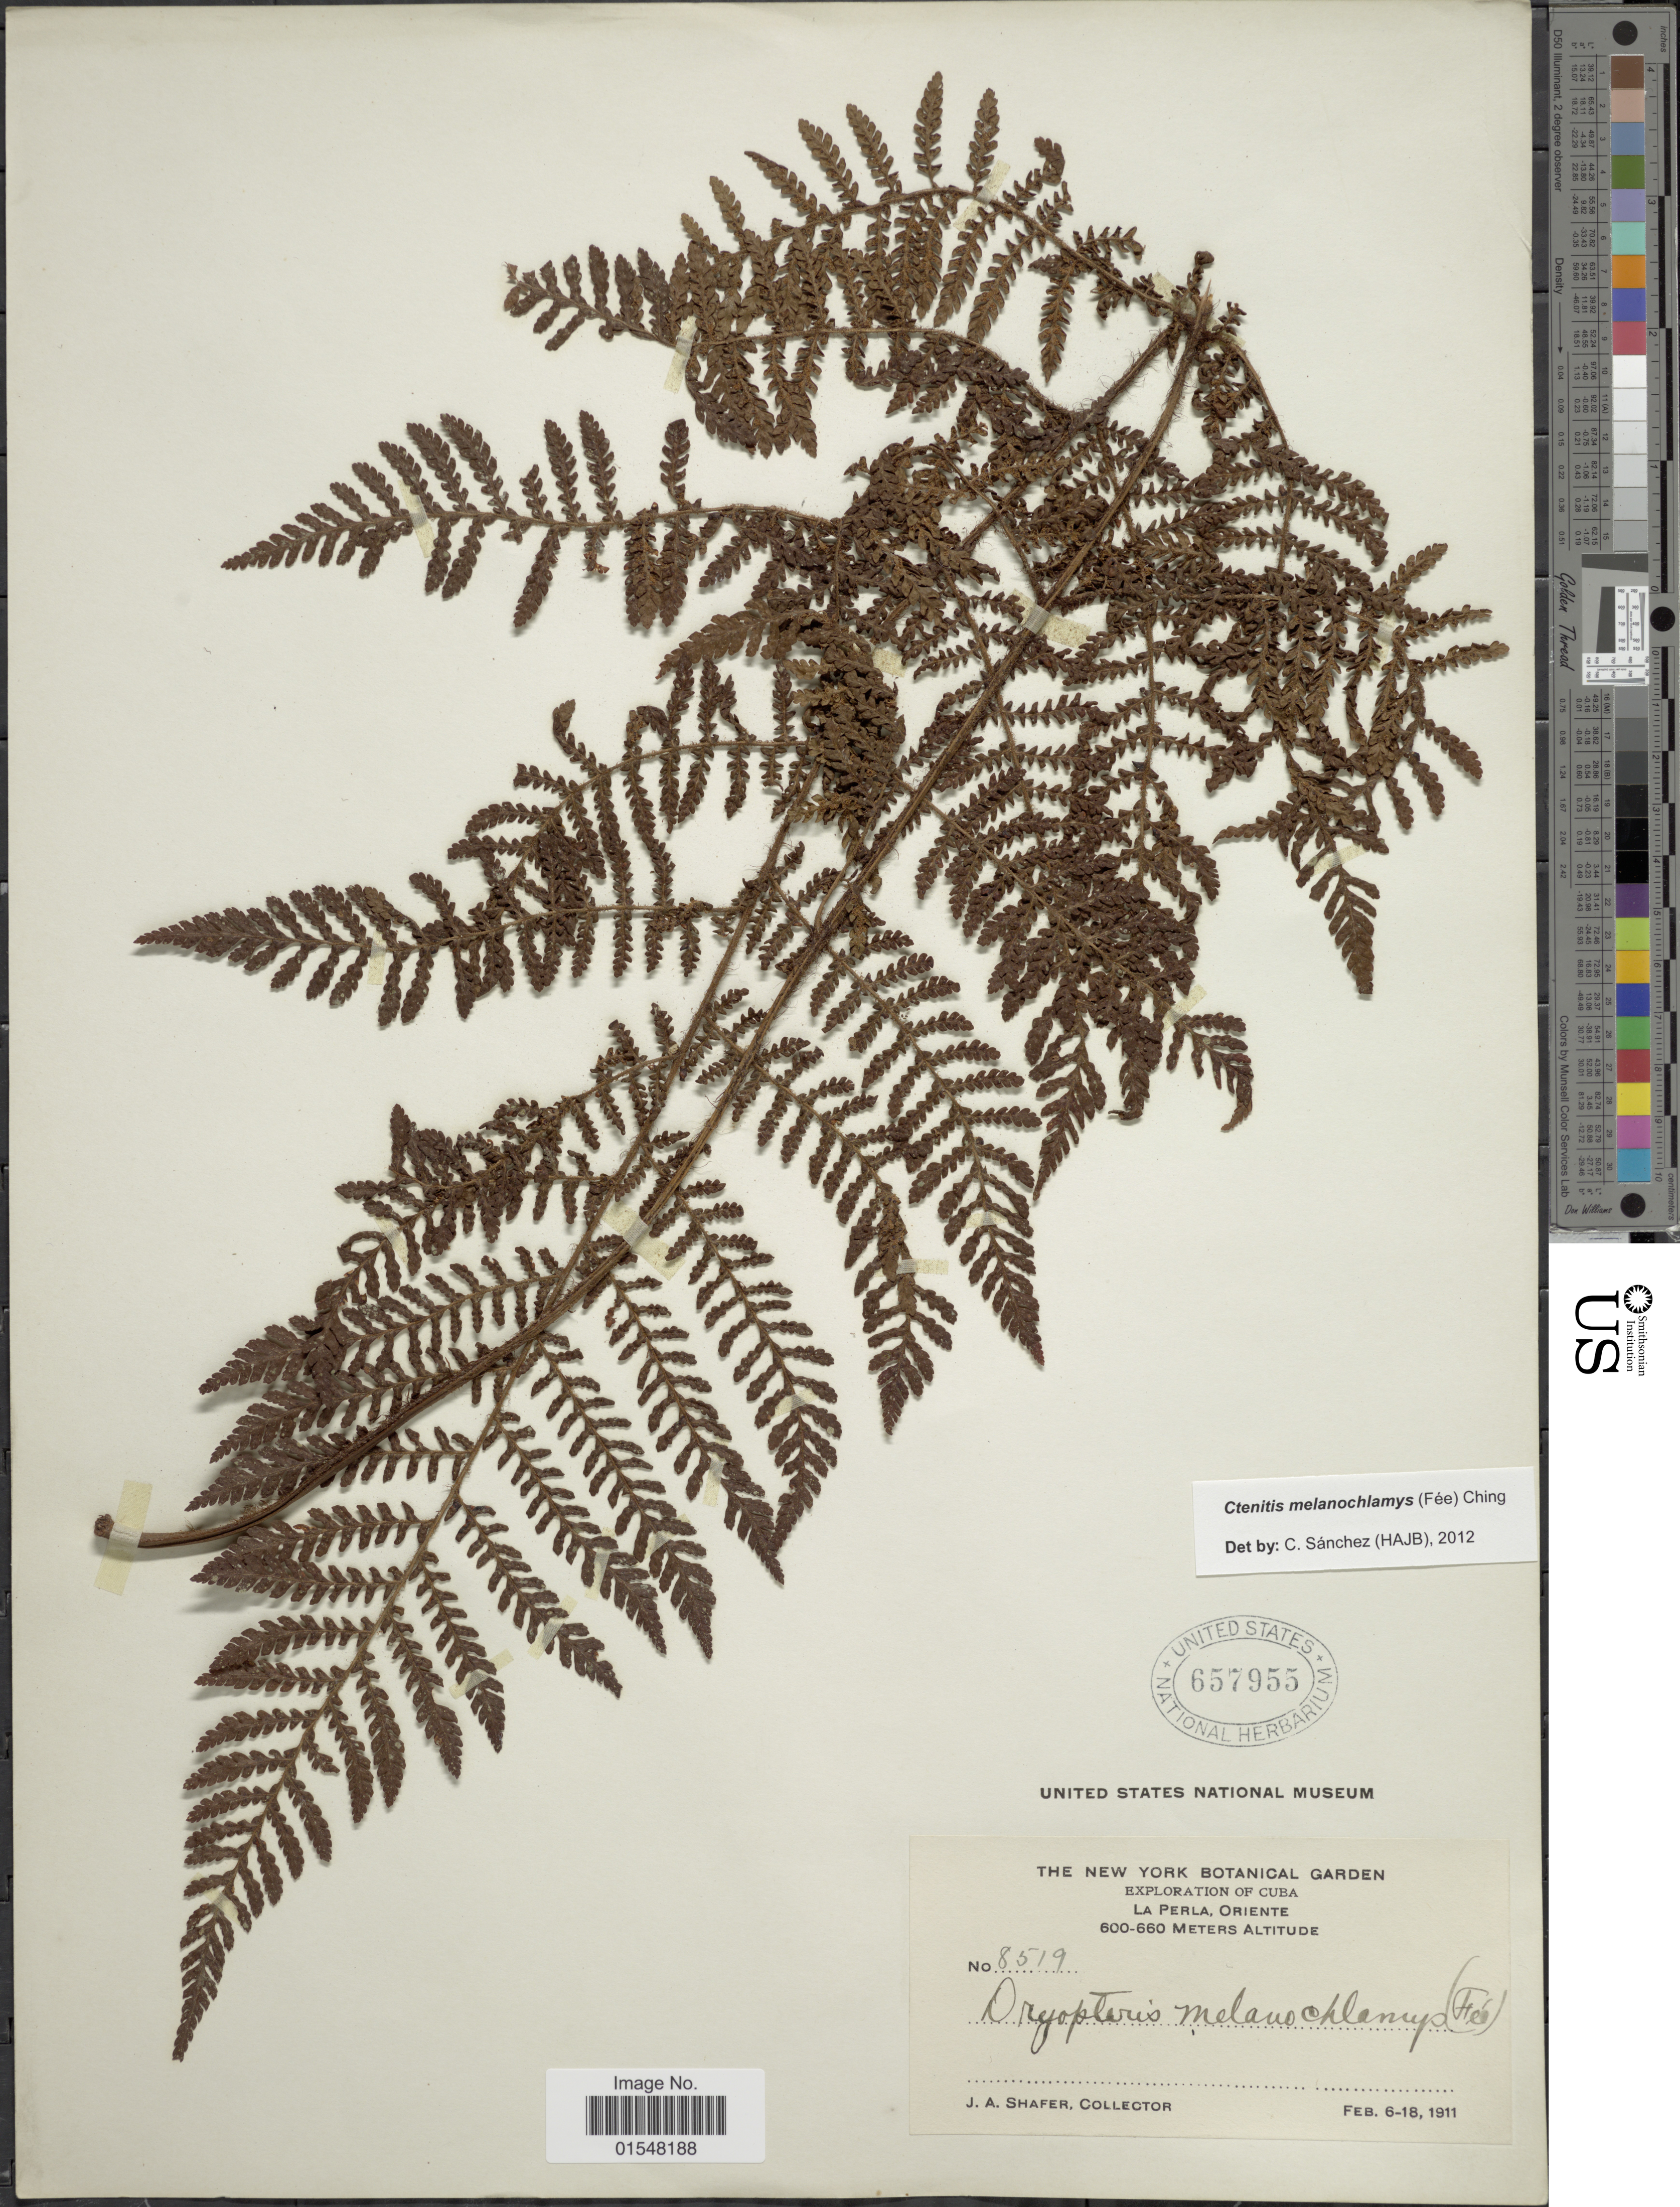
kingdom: Plantae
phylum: Tracheophyta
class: Polypodiopsida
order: Polypodiales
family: Dryopteridaceae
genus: Ctenitis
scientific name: Ctenitis melanochlamys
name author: (Fée) Ching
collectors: J. A. Shafer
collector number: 8519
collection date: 1911-02-06/1911-02-18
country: Cuba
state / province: Oriente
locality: La Perla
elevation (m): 600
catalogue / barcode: US 657955